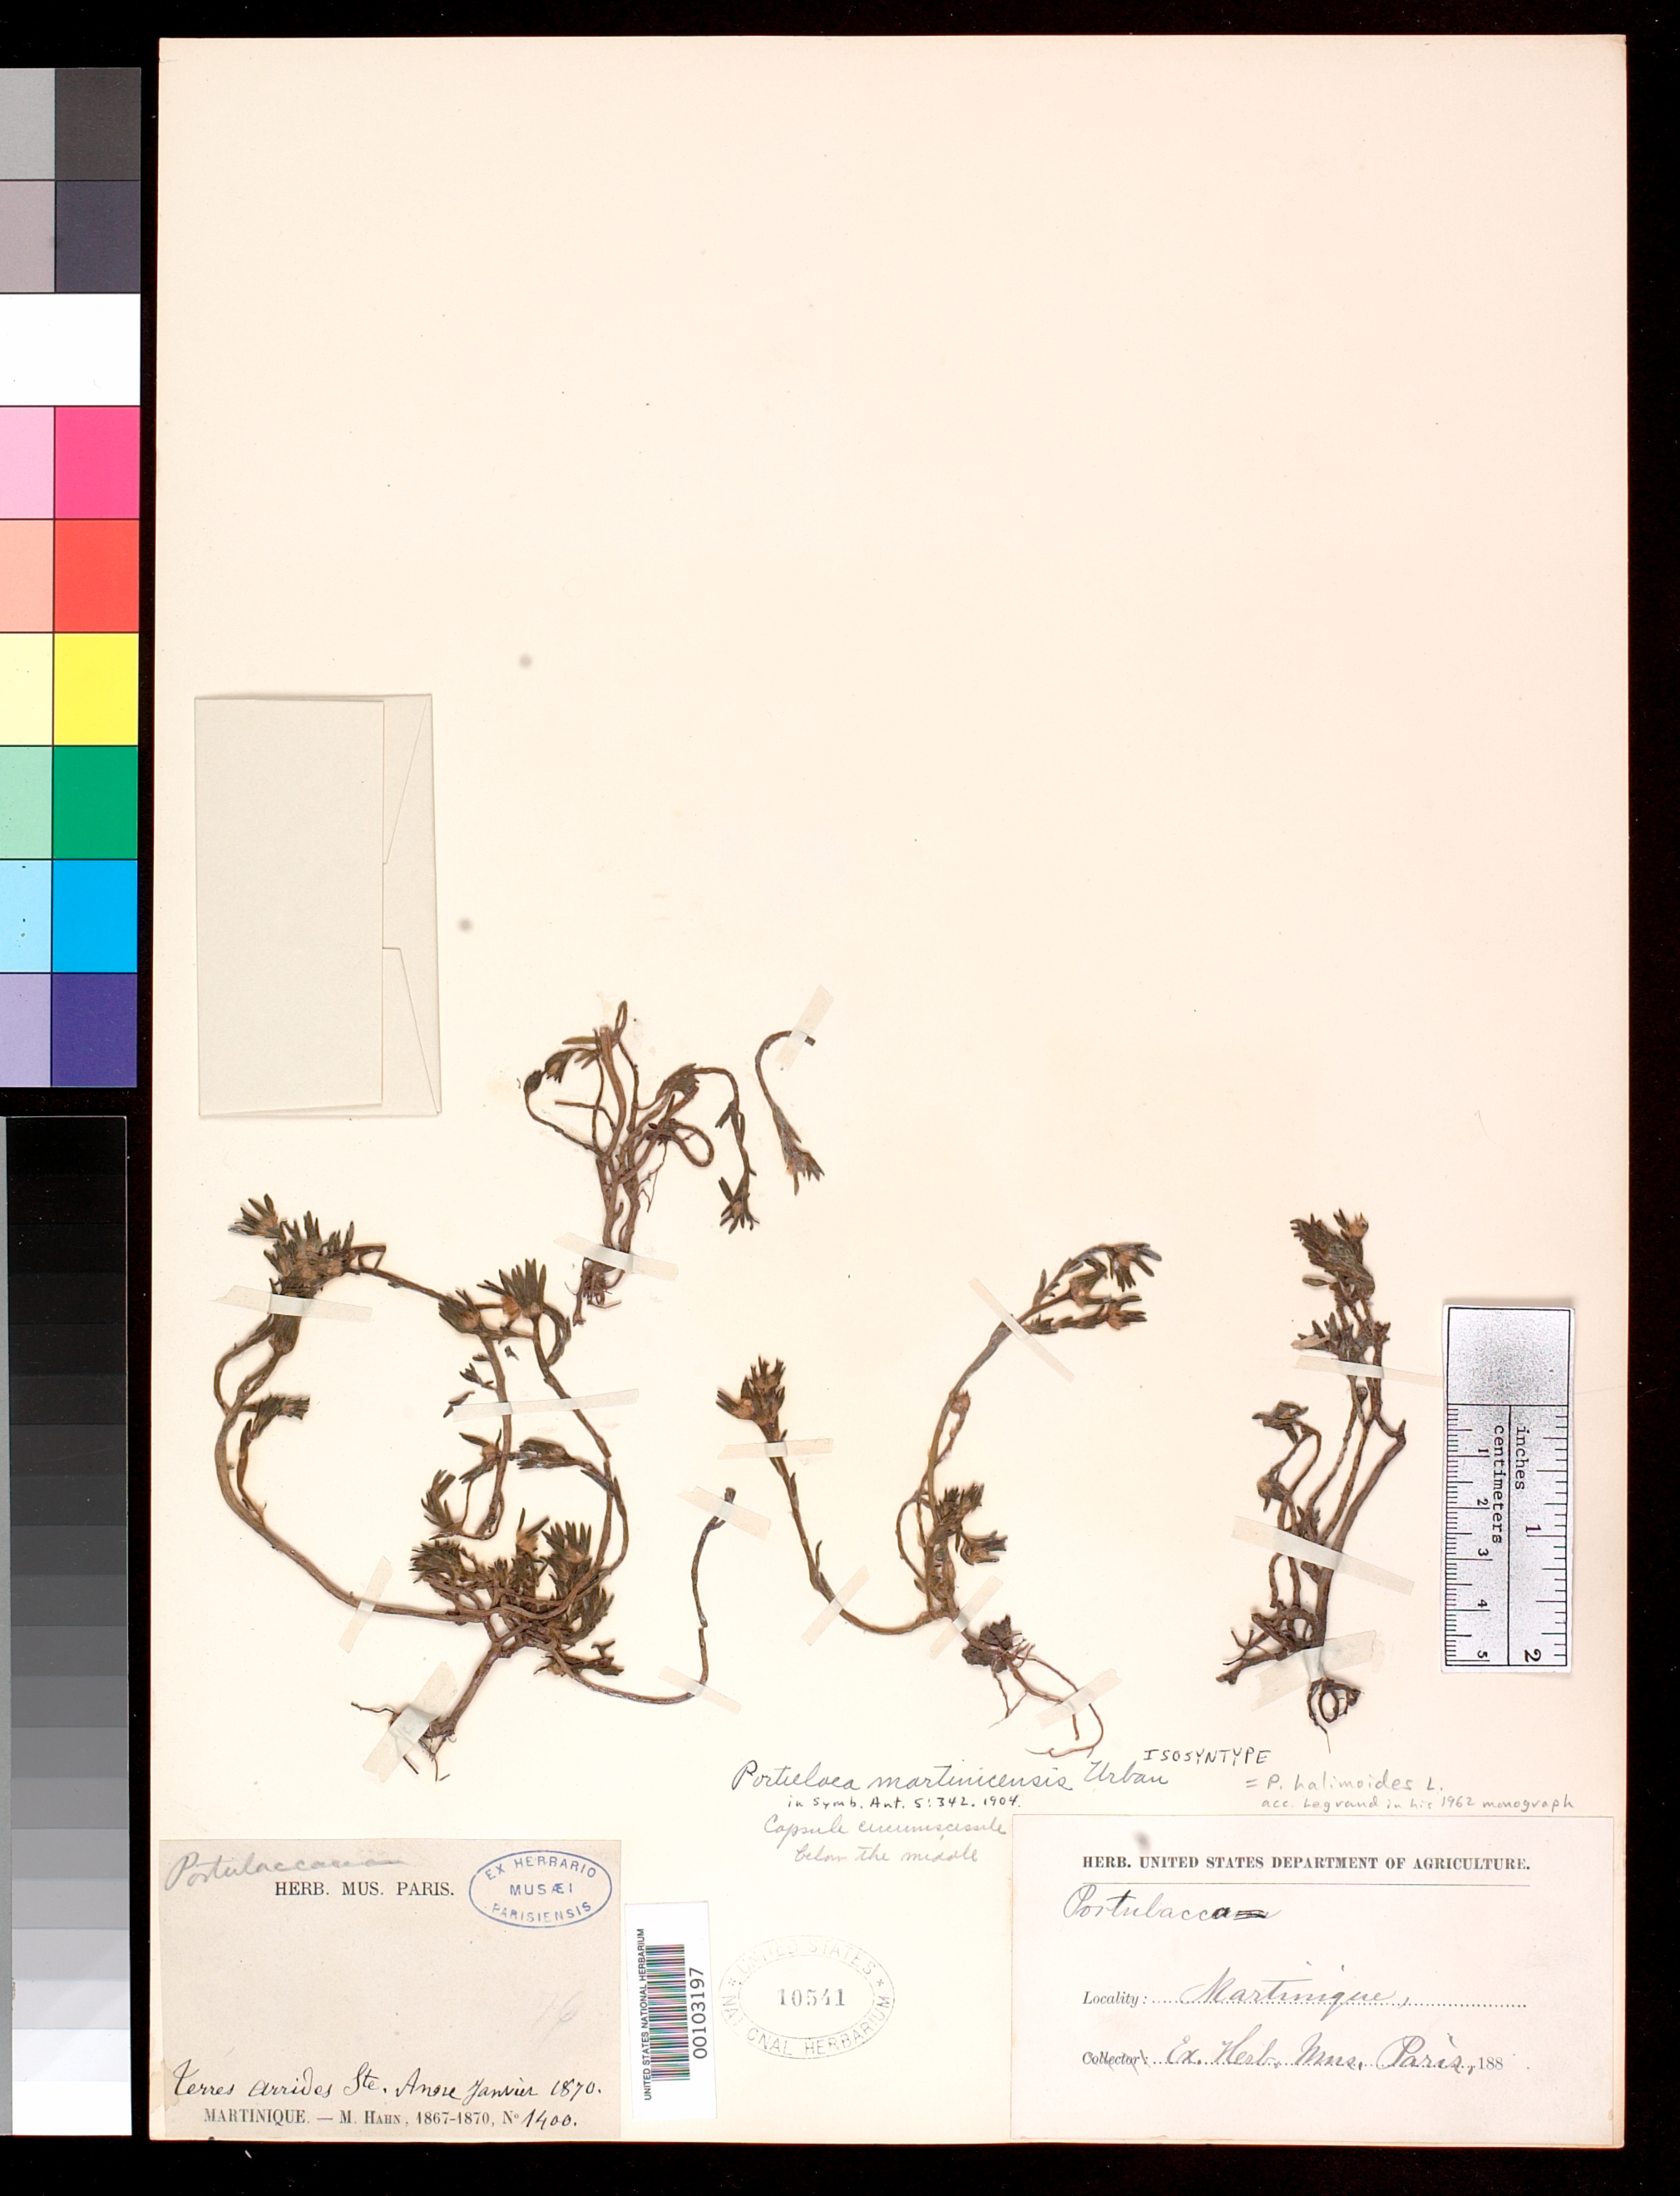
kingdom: Plantae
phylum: Tracheophyta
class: Magnoliopsida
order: Caryophyllales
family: Portulacaceae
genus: Portulaca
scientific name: Portulaca martinicensis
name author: Urb.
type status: Isosyntype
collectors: L. Hahn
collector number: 1400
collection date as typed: Jan 1870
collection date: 1870-01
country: Martinique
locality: St. Anne.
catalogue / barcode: US 10541